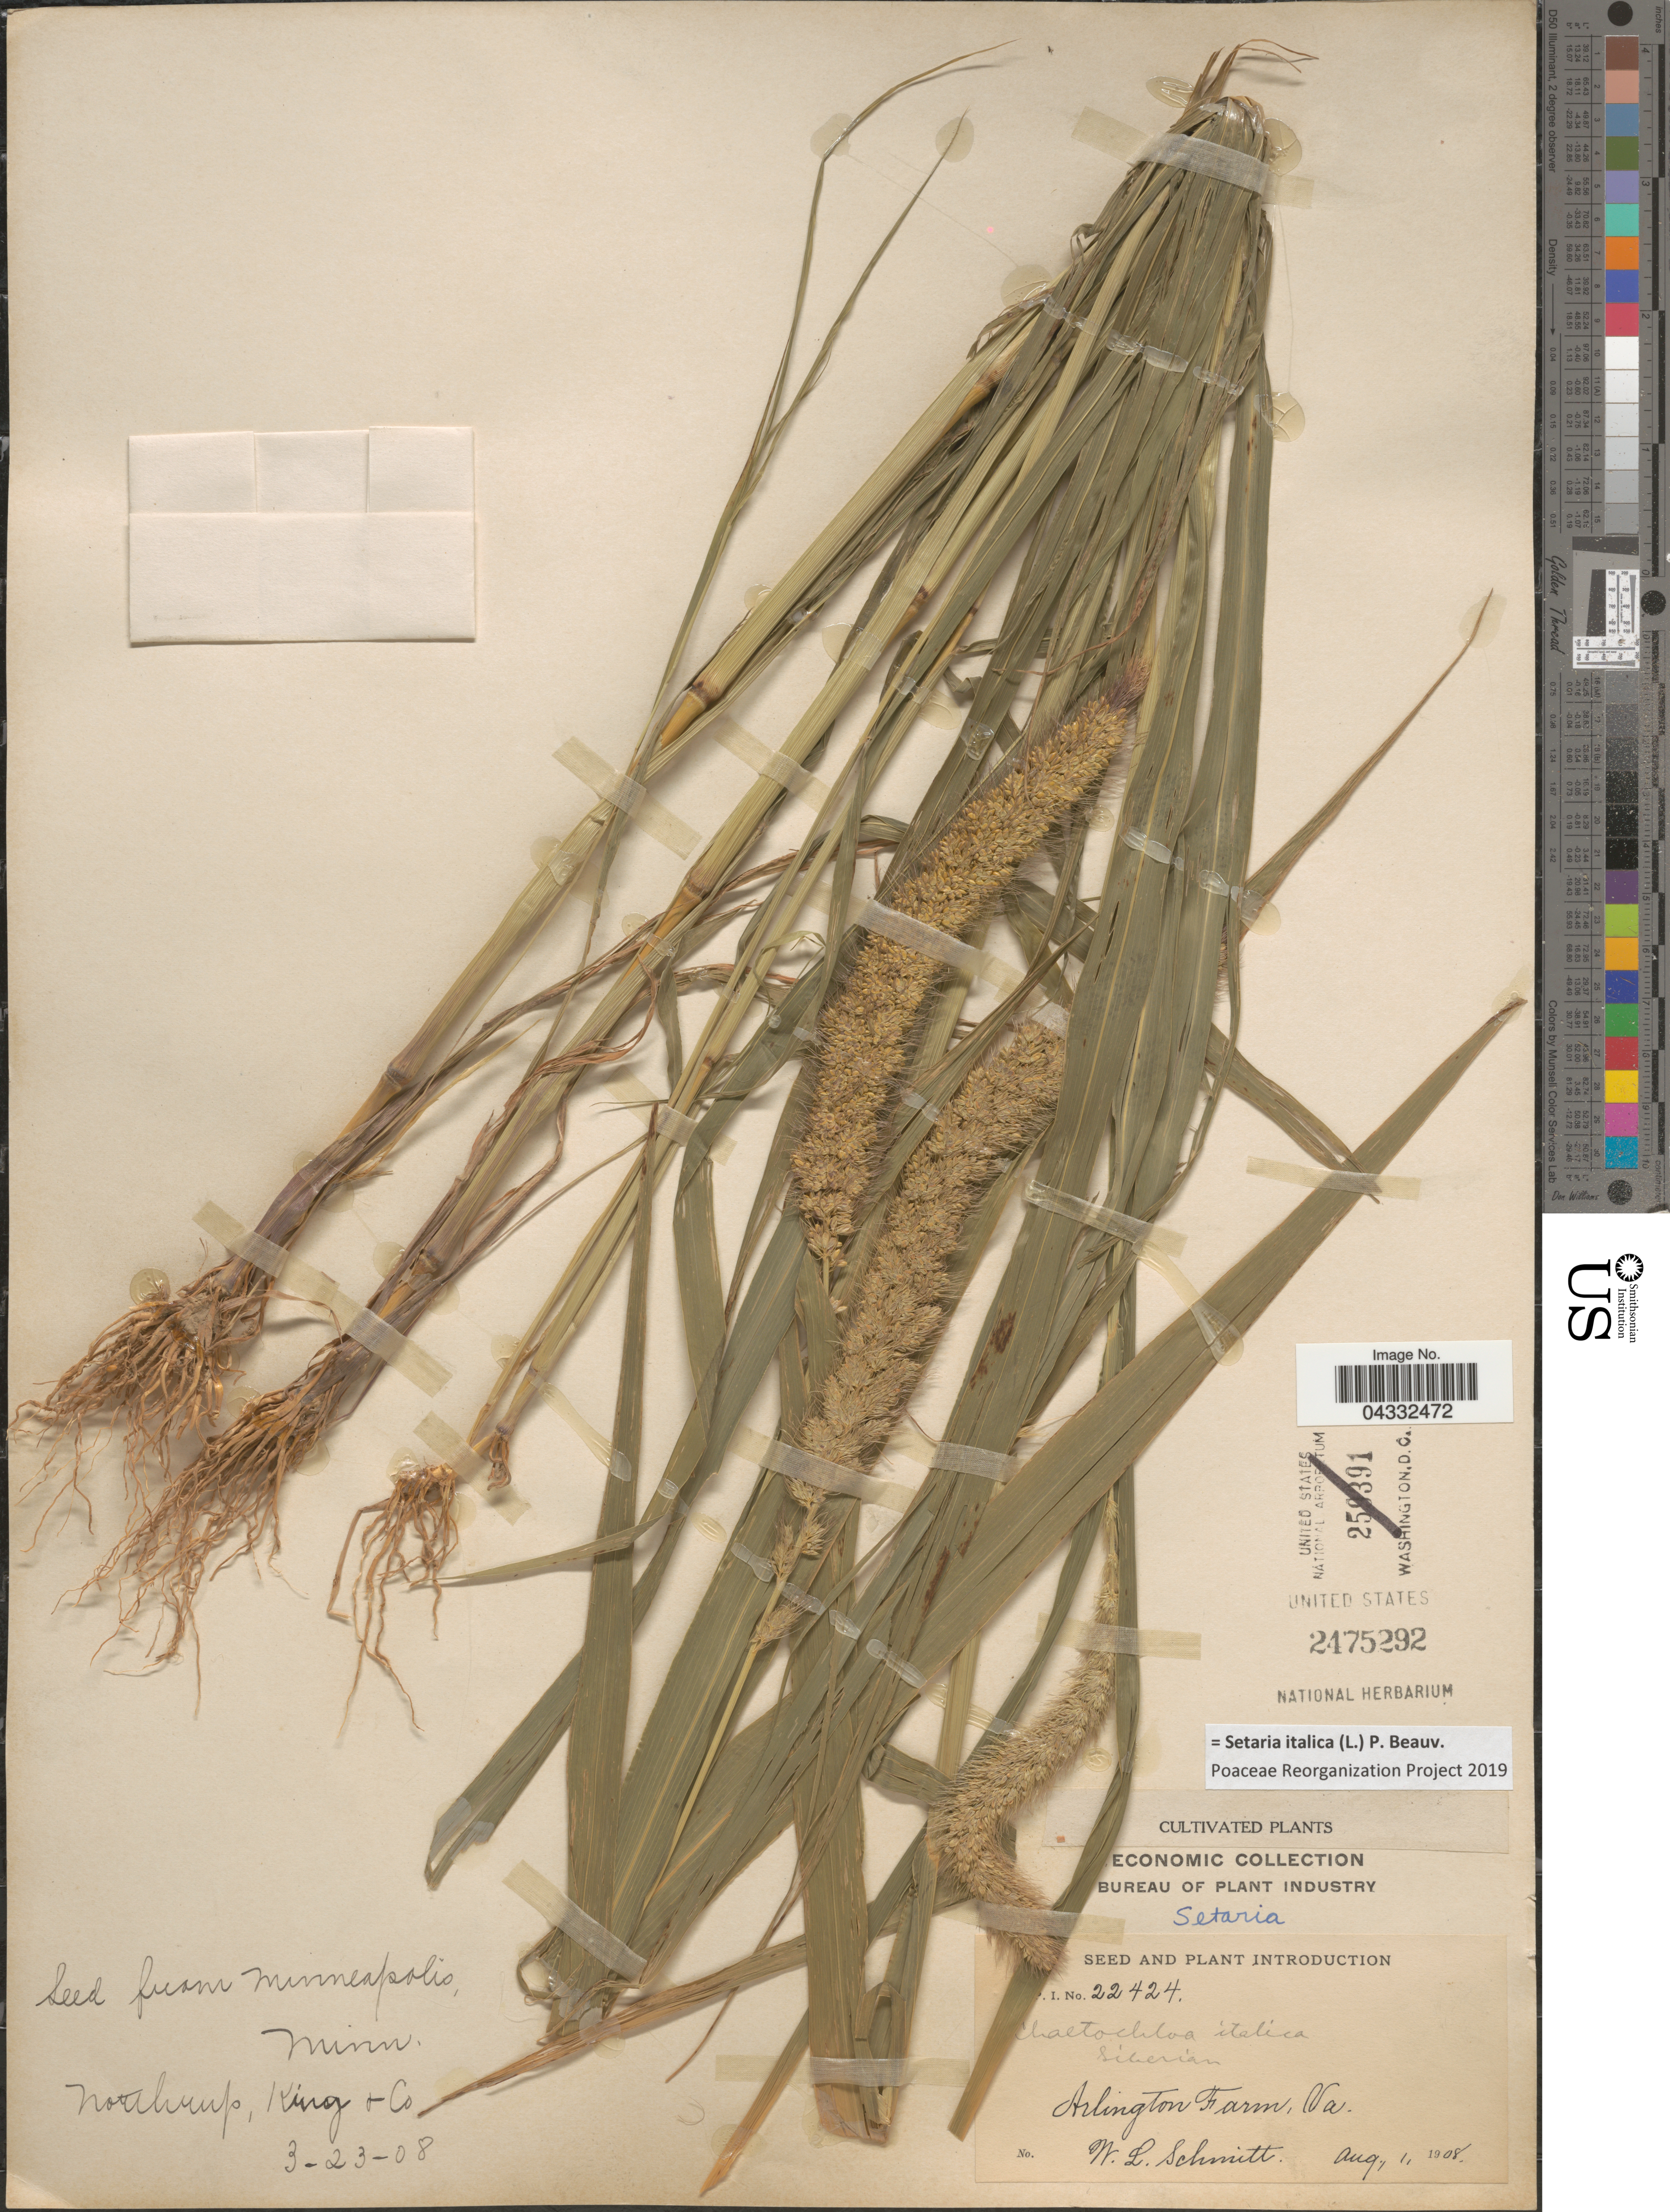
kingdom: Plantae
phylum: Tracheophyta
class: Liliopsida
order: Poales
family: Poaceae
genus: Setaria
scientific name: Setaria italica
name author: (L.) P. Beauv.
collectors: W. L. Schmitt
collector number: !I.22424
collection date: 1908-08-01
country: United States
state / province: Virginia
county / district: Arlington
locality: Arlington Farm.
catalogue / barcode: US 2475292